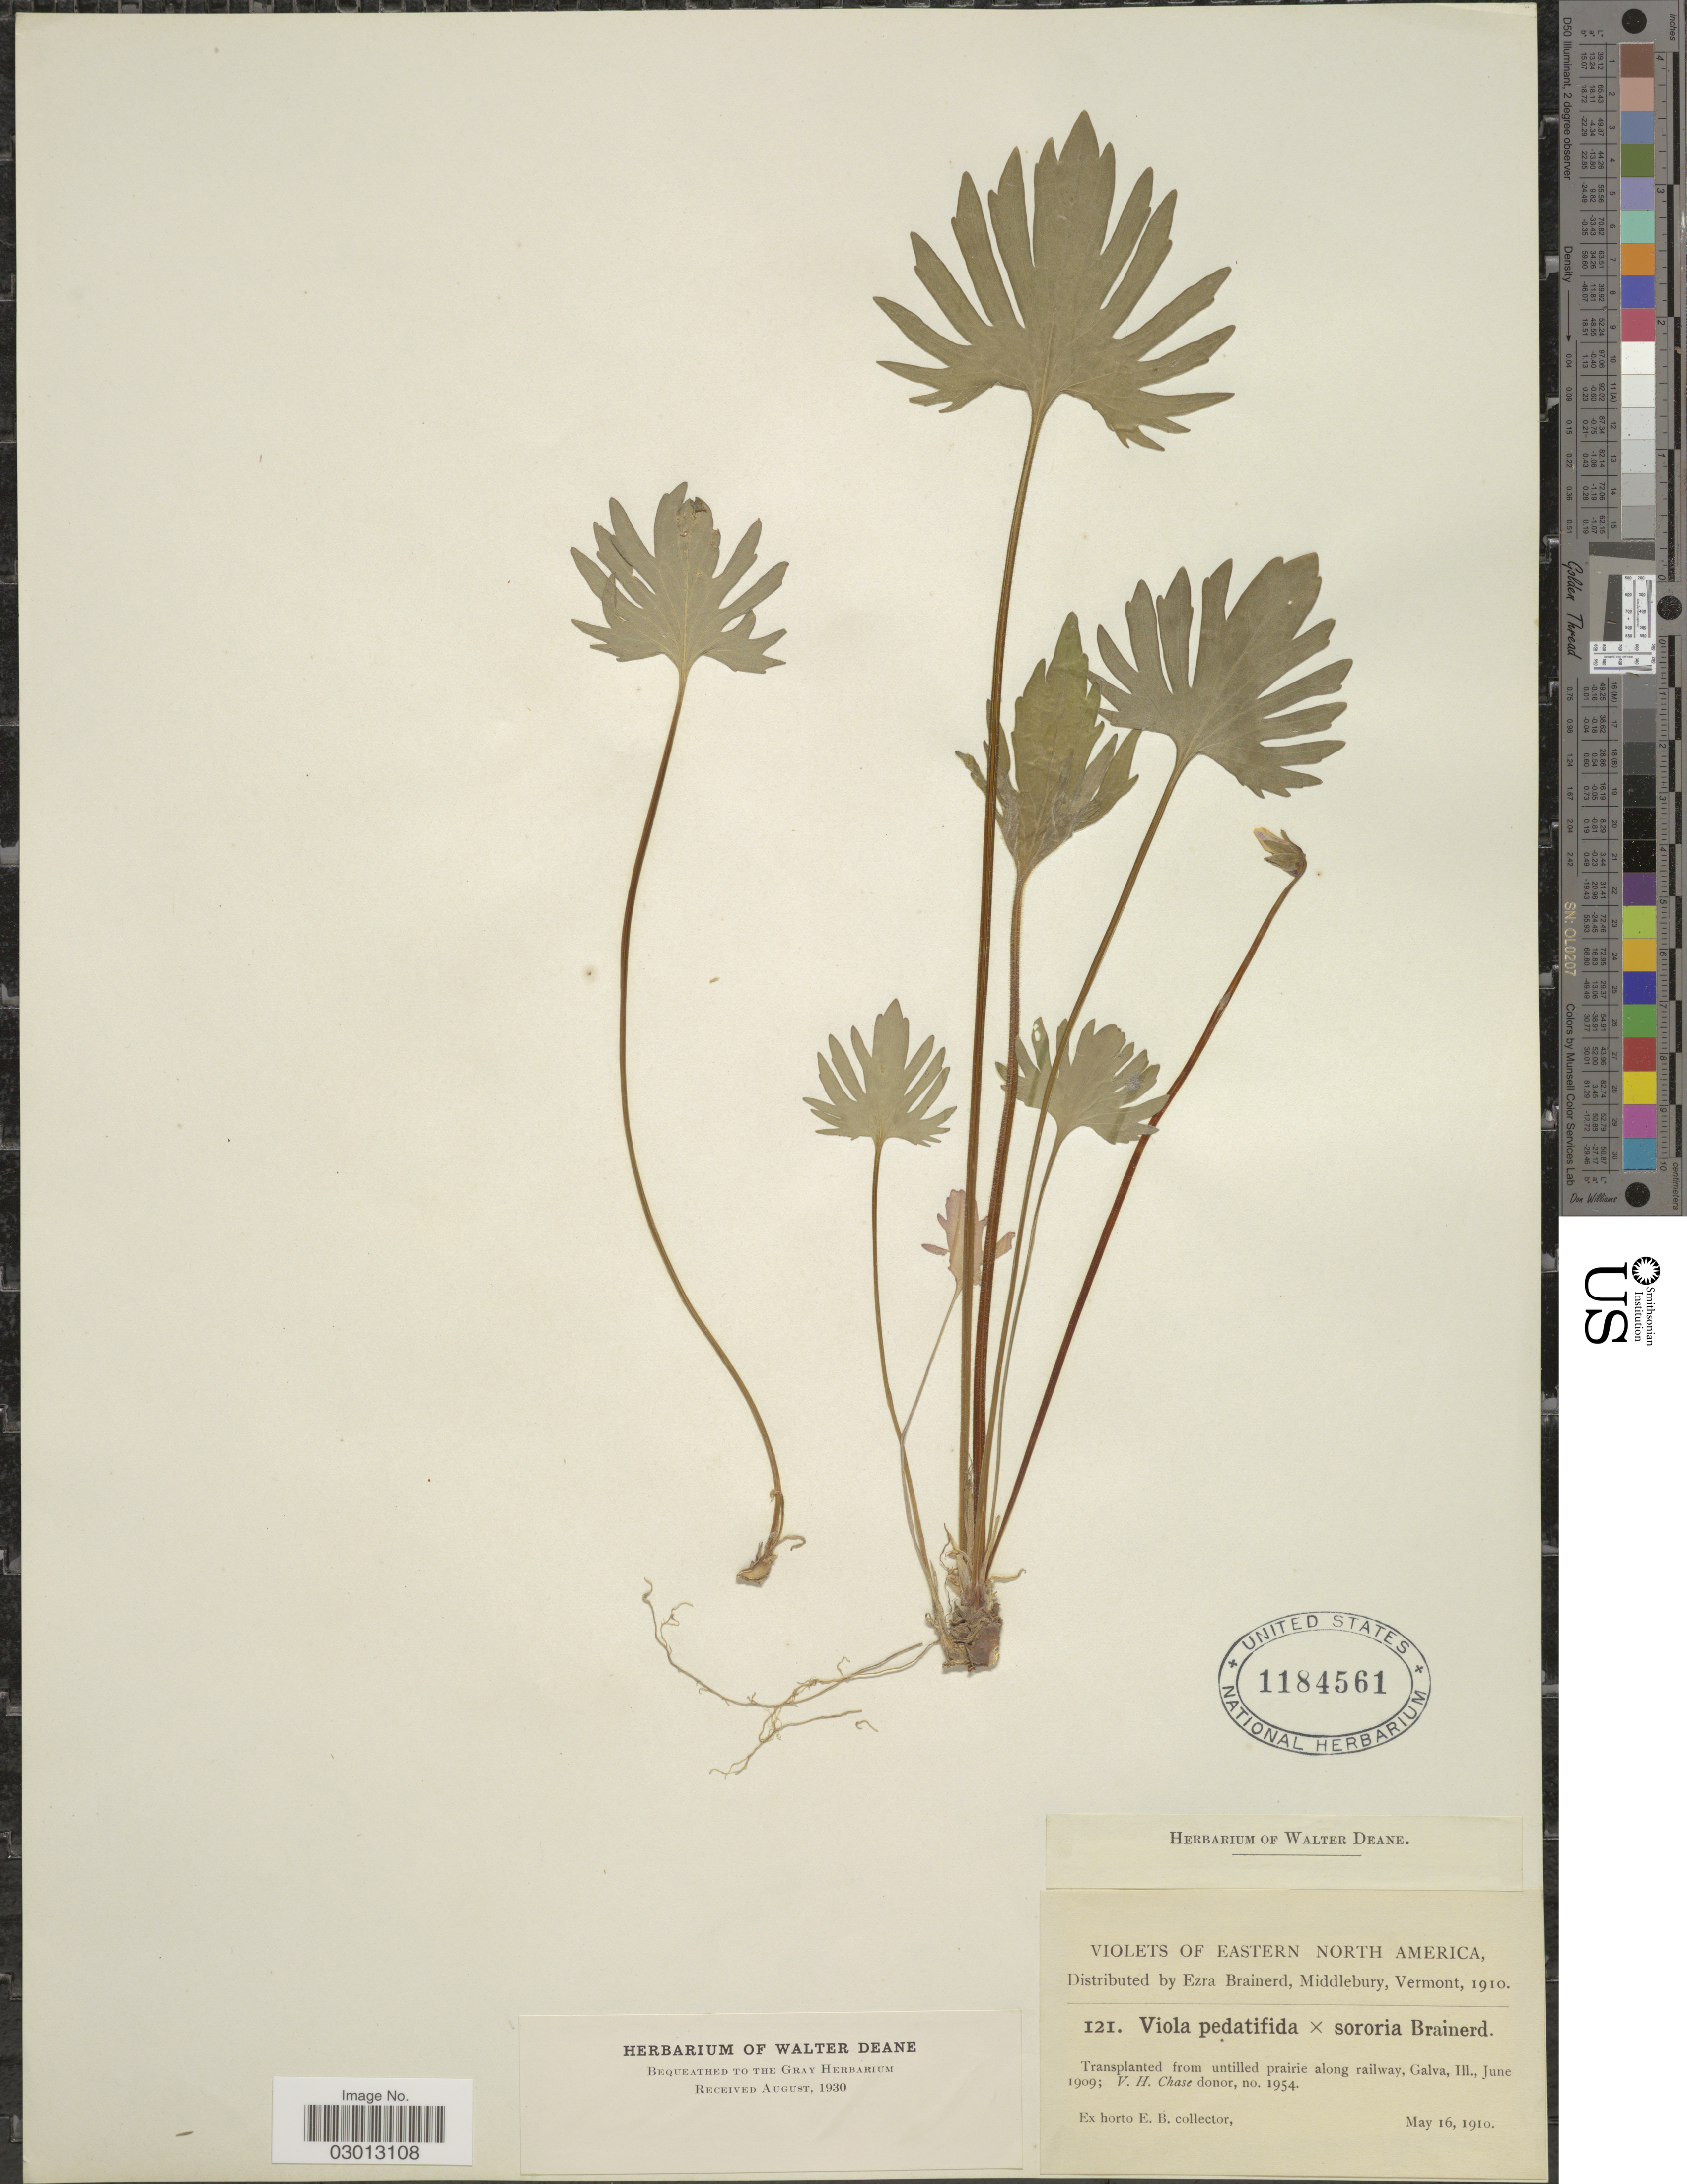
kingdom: Plantae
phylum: Tracheophyta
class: Magnoliopsida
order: Malpighiales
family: Violaceae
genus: Viola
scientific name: Viola pedatifida x V. sororia Willd.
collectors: ex herb. Ezra Brainerd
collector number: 121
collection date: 1910-05-16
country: United States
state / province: Illinois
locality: Eastern North America. Transplanted from untilled prairie along railway, Galva, Ill.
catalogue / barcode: US 1184561